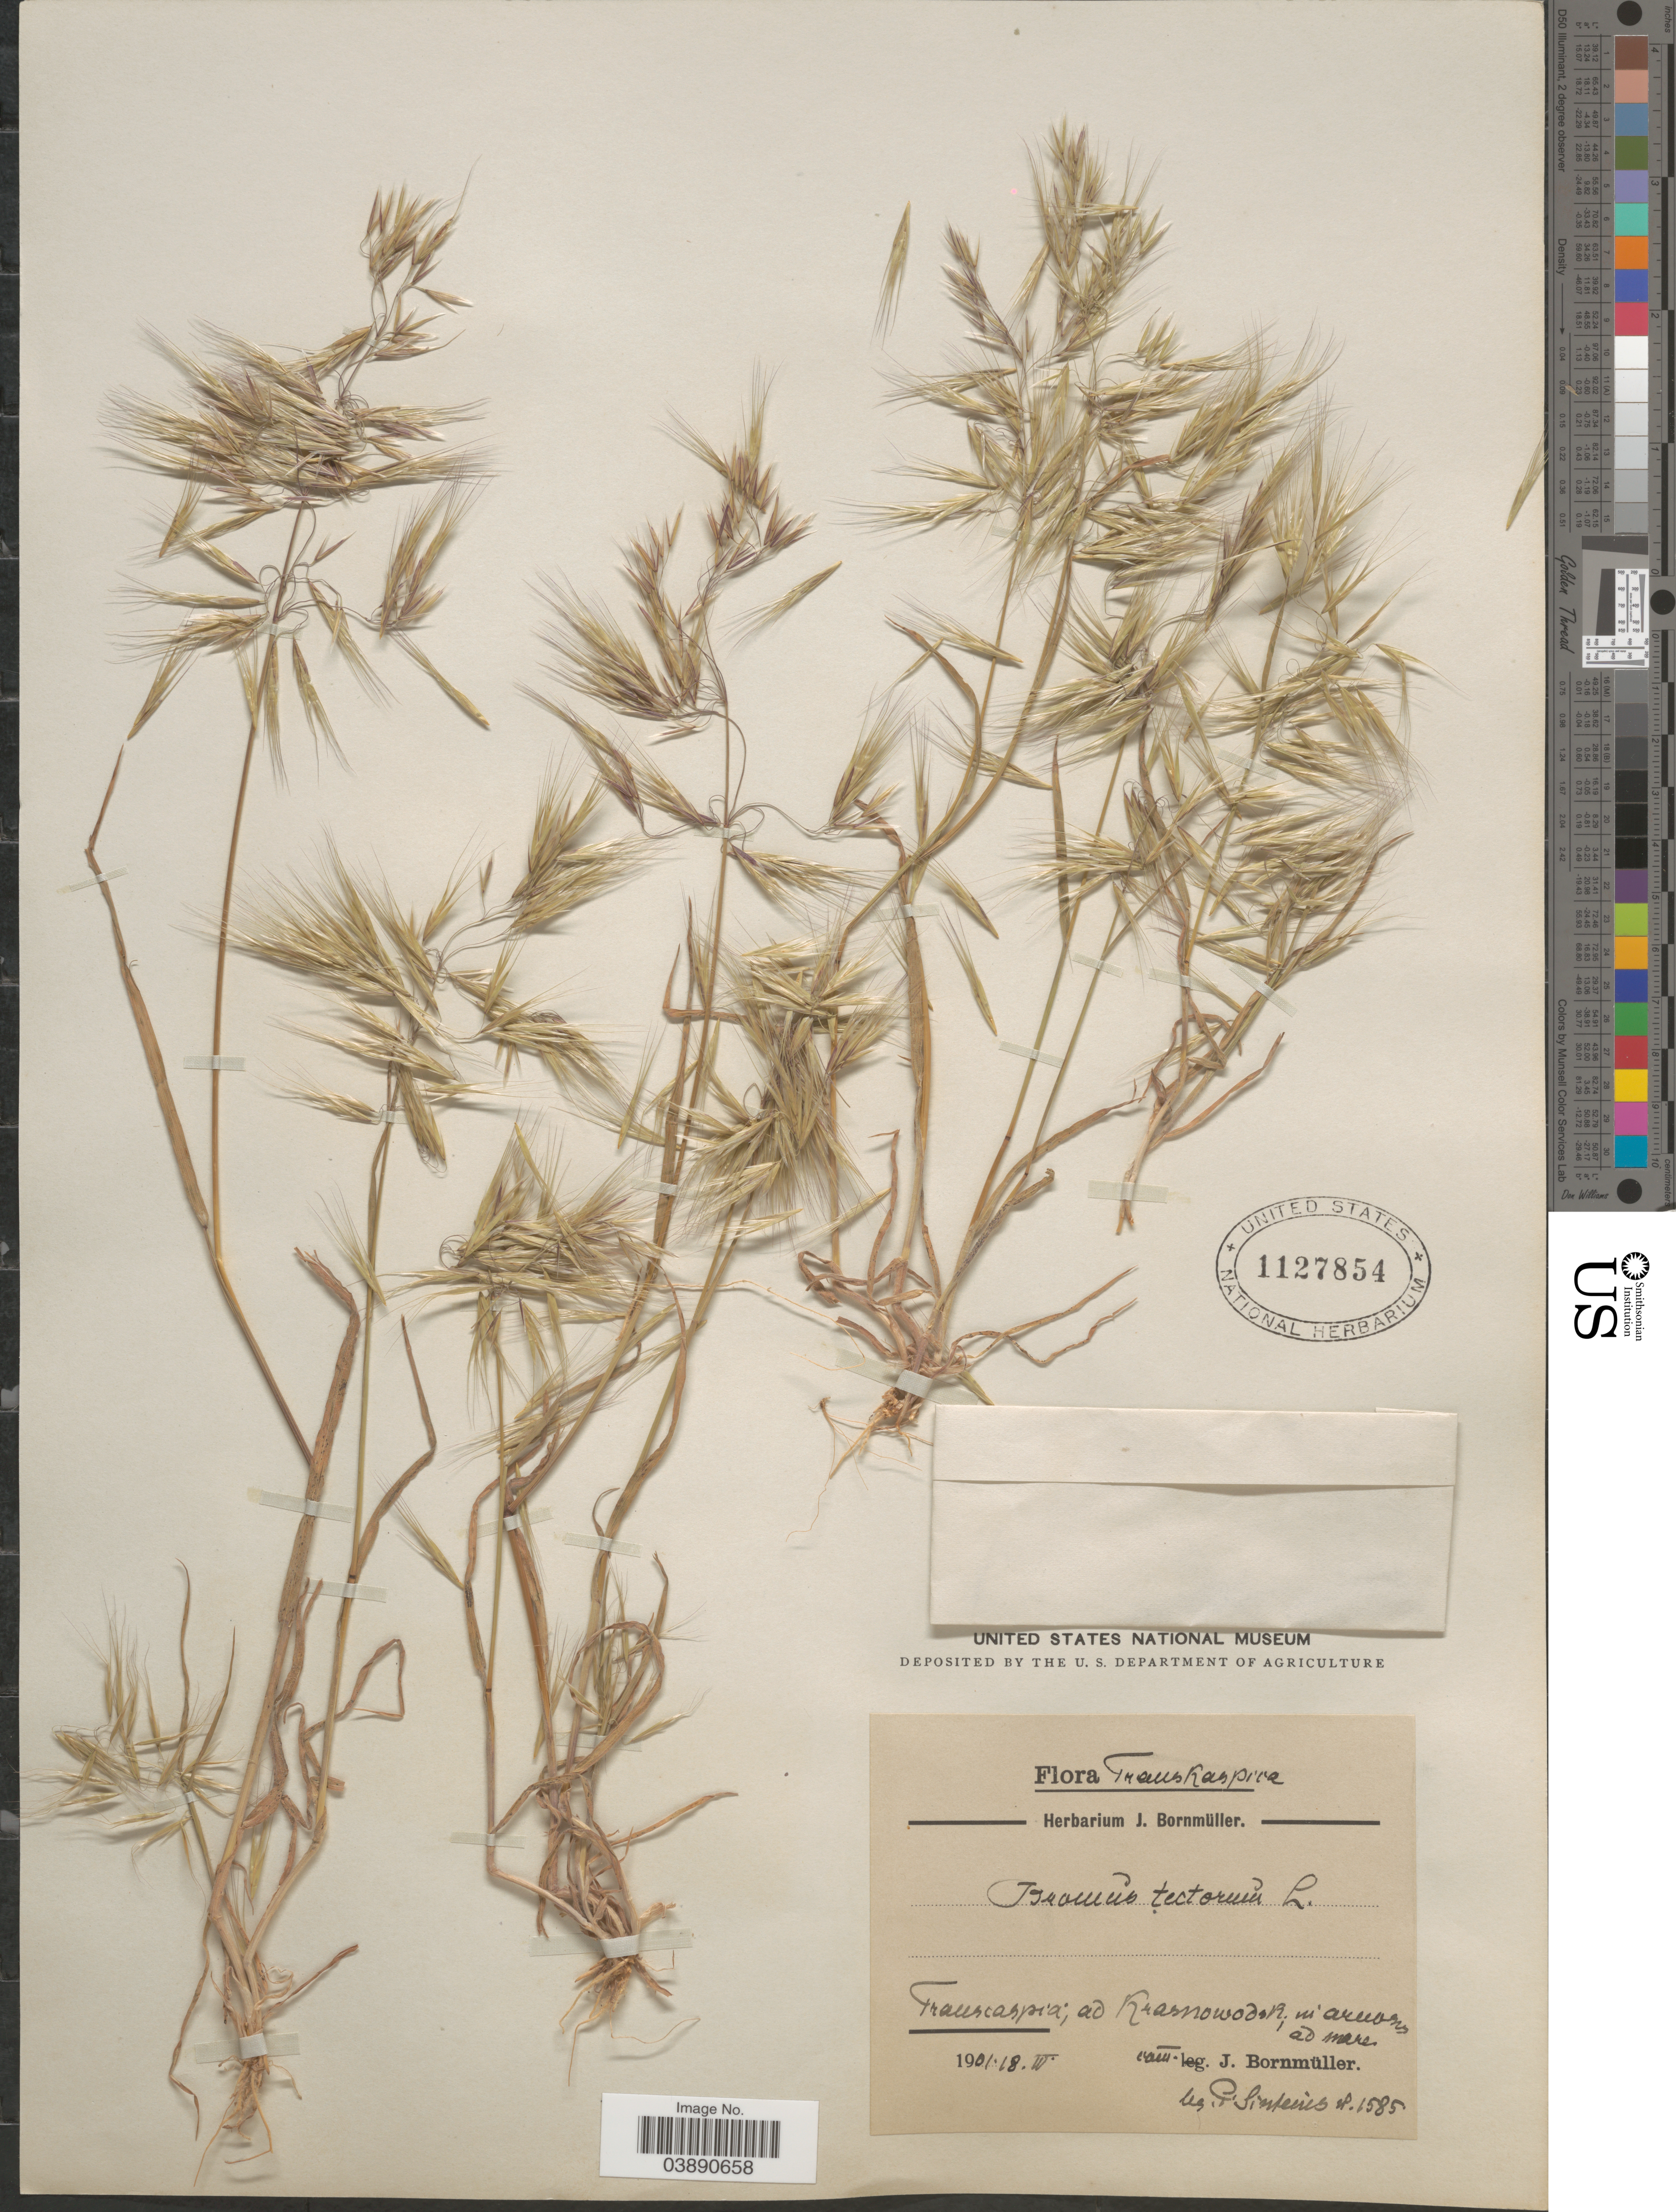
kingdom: Plantae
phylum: Tracheophyta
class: Liliopsida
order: Poales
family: Poaceae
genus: Bromus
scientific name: Bromus tectorum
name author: L.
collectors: P. Sintenis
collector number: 1585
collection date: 1901-04-18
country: Turkmenistan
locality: TransKaspica. Transcaspia; ad Krasnowodek; in arenosis ad mare [interpreted].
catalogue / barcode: US 1127854